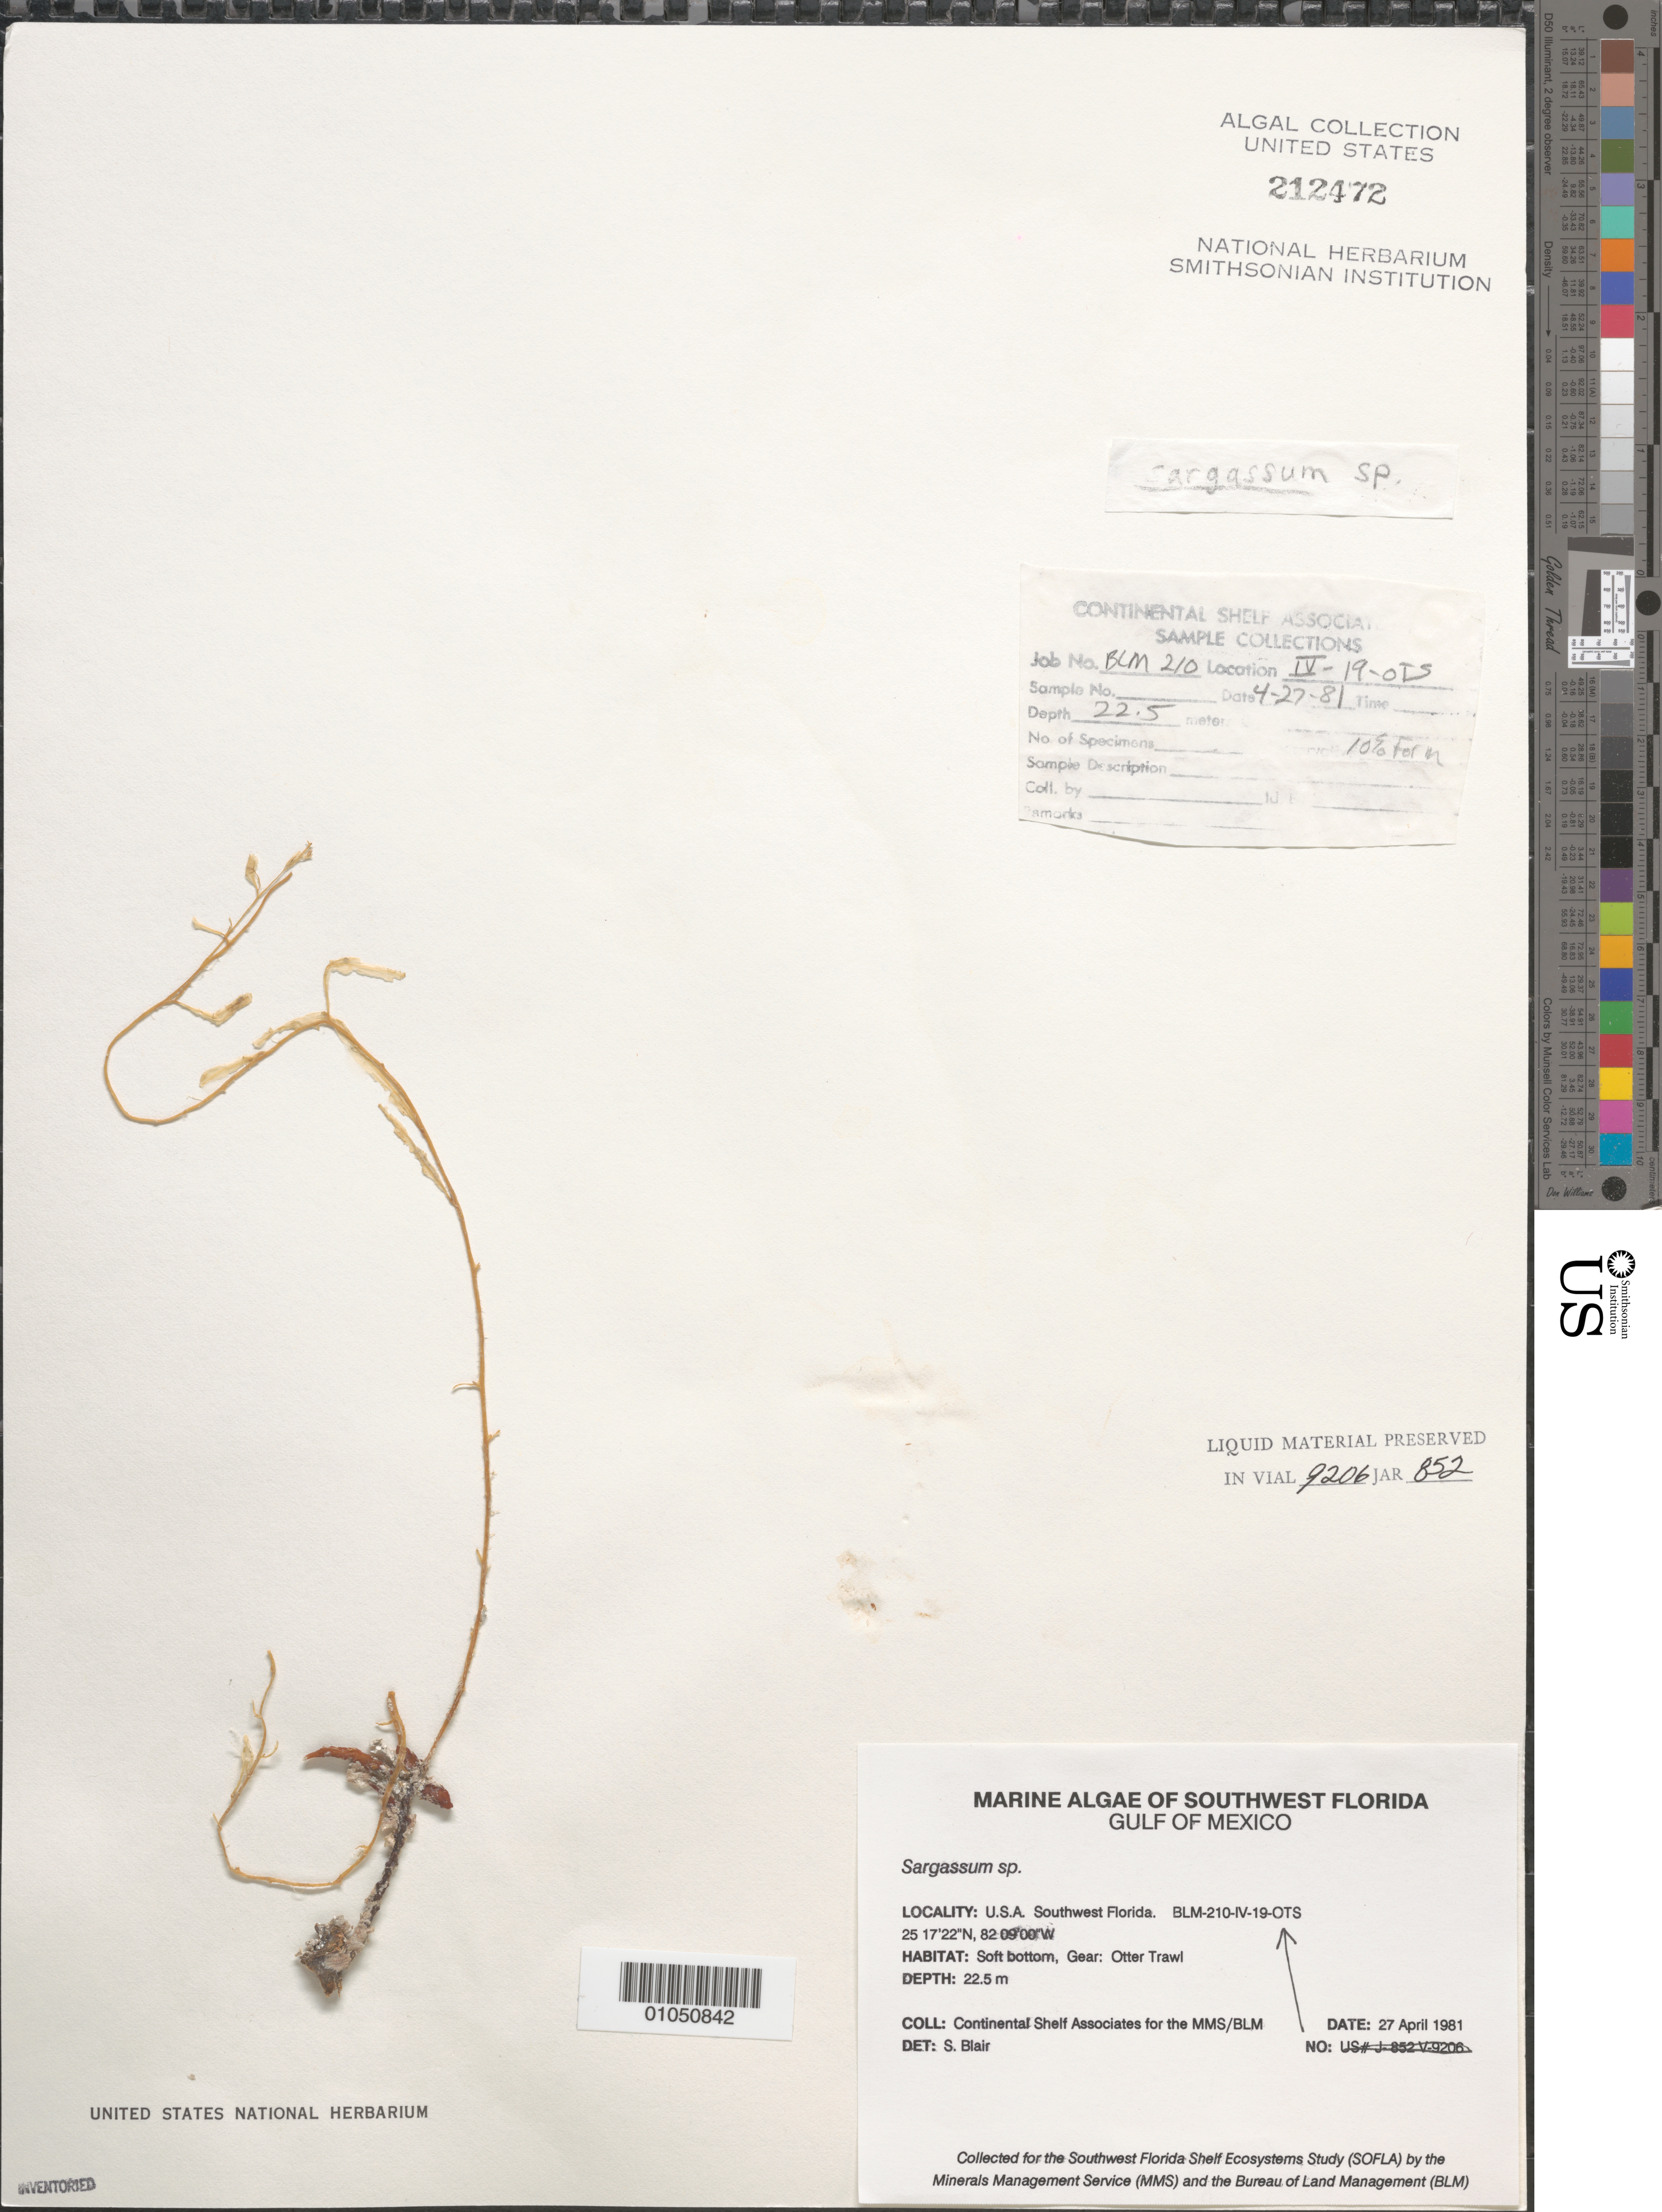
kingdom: Chromista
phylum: Ochrophyta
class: Phaeophyceae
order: Fucales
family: Sargassaceae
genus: Sargassum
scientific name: Sargassum sp.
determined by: Blair, S. M.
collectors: Continental Shelf Associates for the MMS/BLM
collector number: BLM-210-IV-19-OTS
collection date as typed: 27 Apr 1981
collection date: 1981-04-27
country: United States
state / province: Florida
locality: Gulf of Mexico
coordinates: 25 17'22"N, 82 09'00"W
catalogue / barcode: US 212472